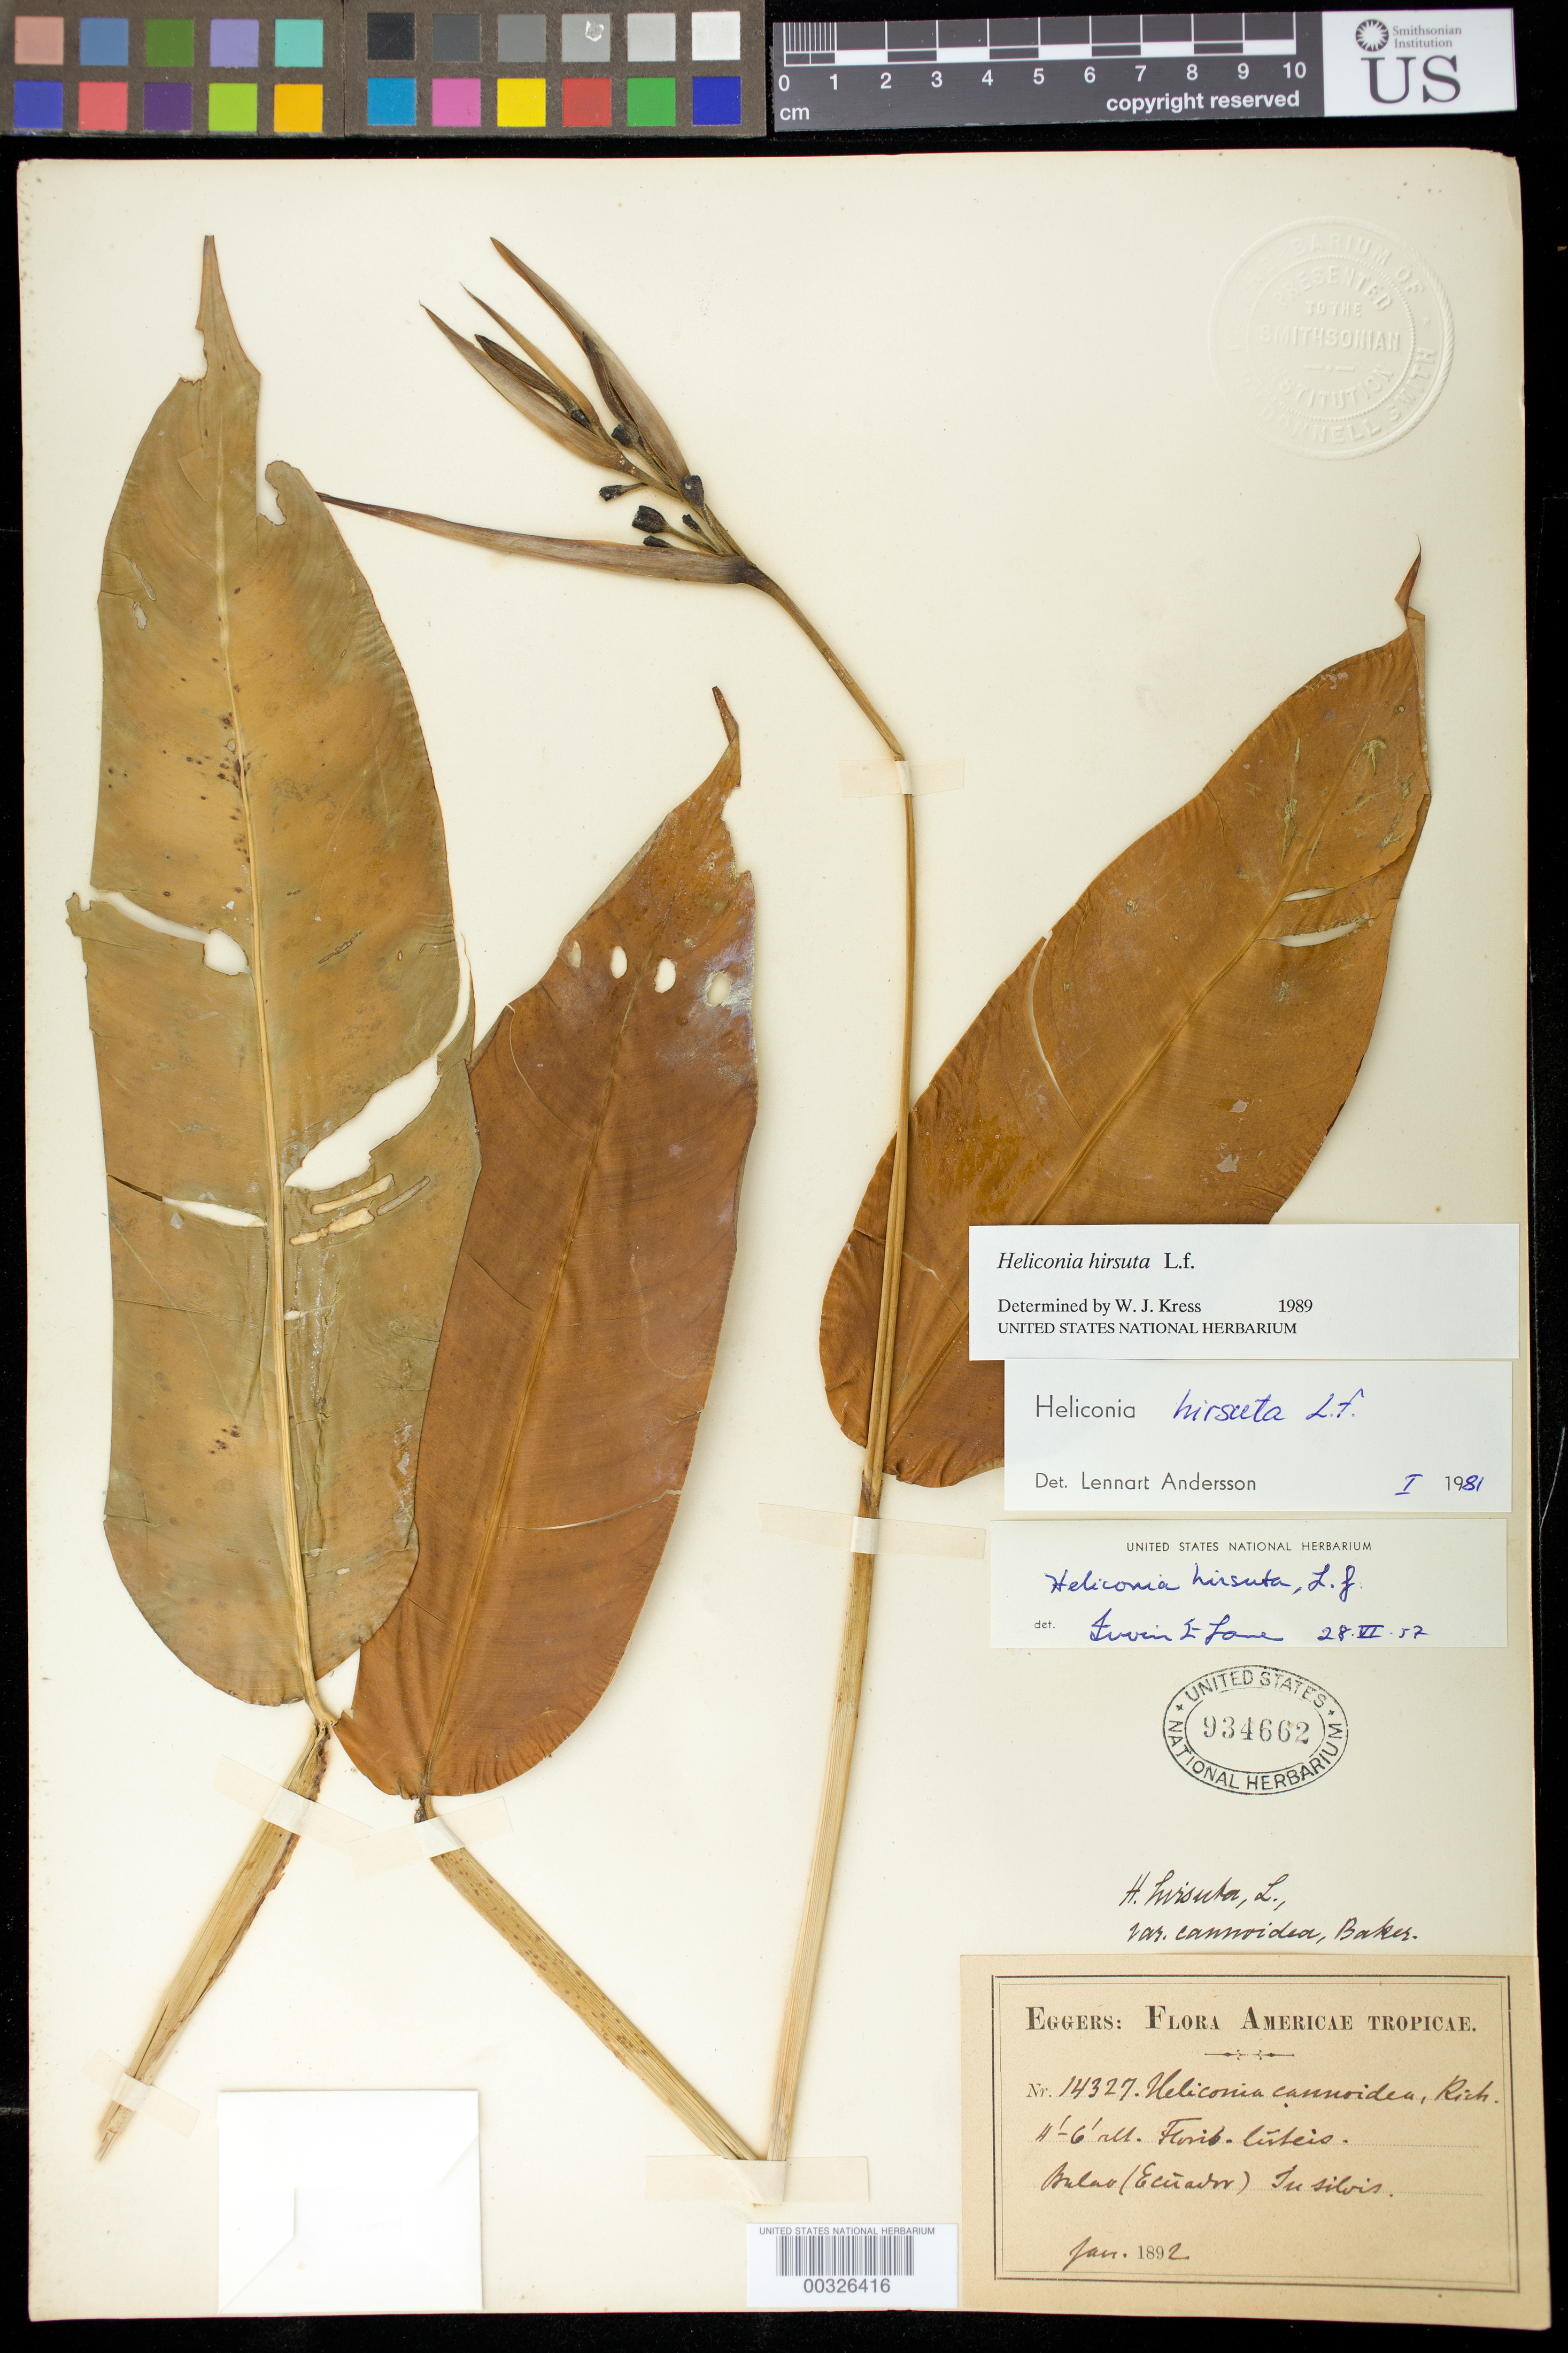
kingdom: Plantae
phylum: Tracheophyta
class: Liliopsida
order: Zingiberales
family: Heliconiaceae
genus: Heliconia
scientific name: Heliconia hirsuta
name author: L. f.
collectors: H. F. A. von Eggers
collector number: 14327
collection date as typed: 01 1892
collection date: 1892-01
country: Ecuador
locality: Bulao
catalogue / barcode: US 934662